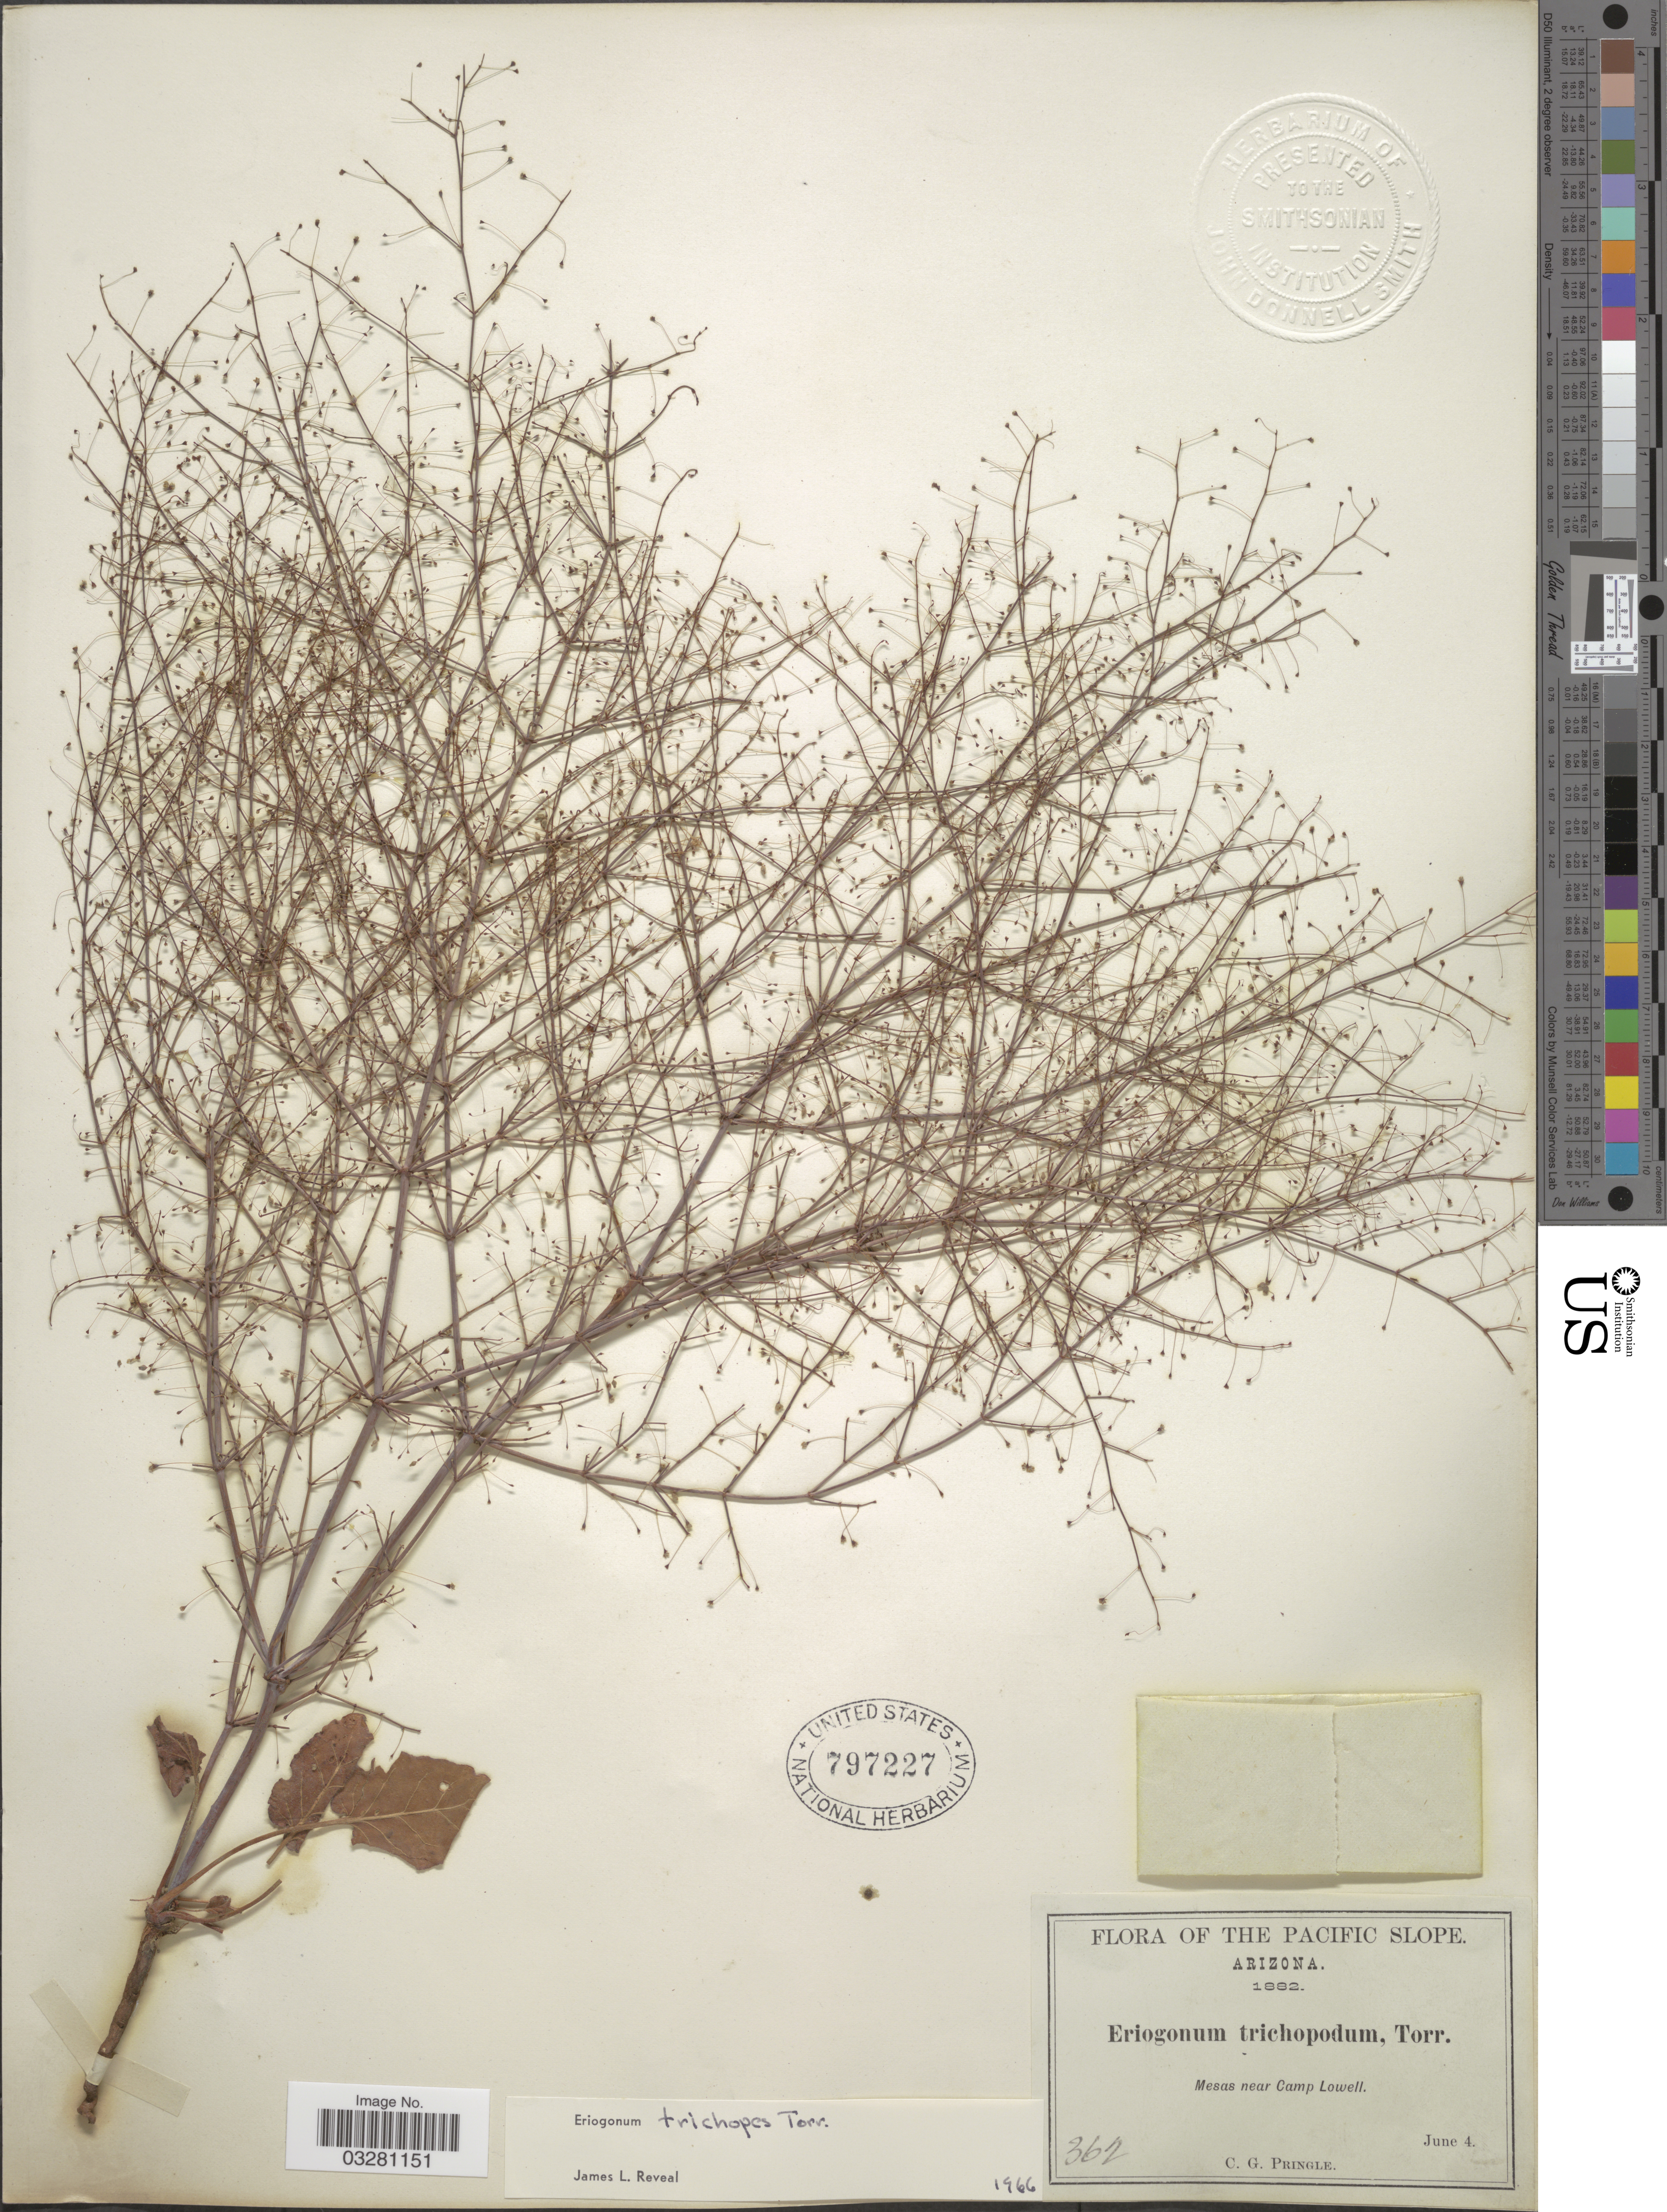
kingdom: Plantae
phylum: Tracheophyta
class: Magnoliopsida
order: Caryophyllales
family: Polygonaceae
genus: Eriogonum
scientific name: Eriogonum trichopes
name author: Torr.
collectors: C. G. Pringle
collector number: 362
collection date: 1882-06-04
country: United States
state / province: Arizona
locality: The Pacific Slope. Mesas near Camp Lowell.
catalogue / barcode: US 797227